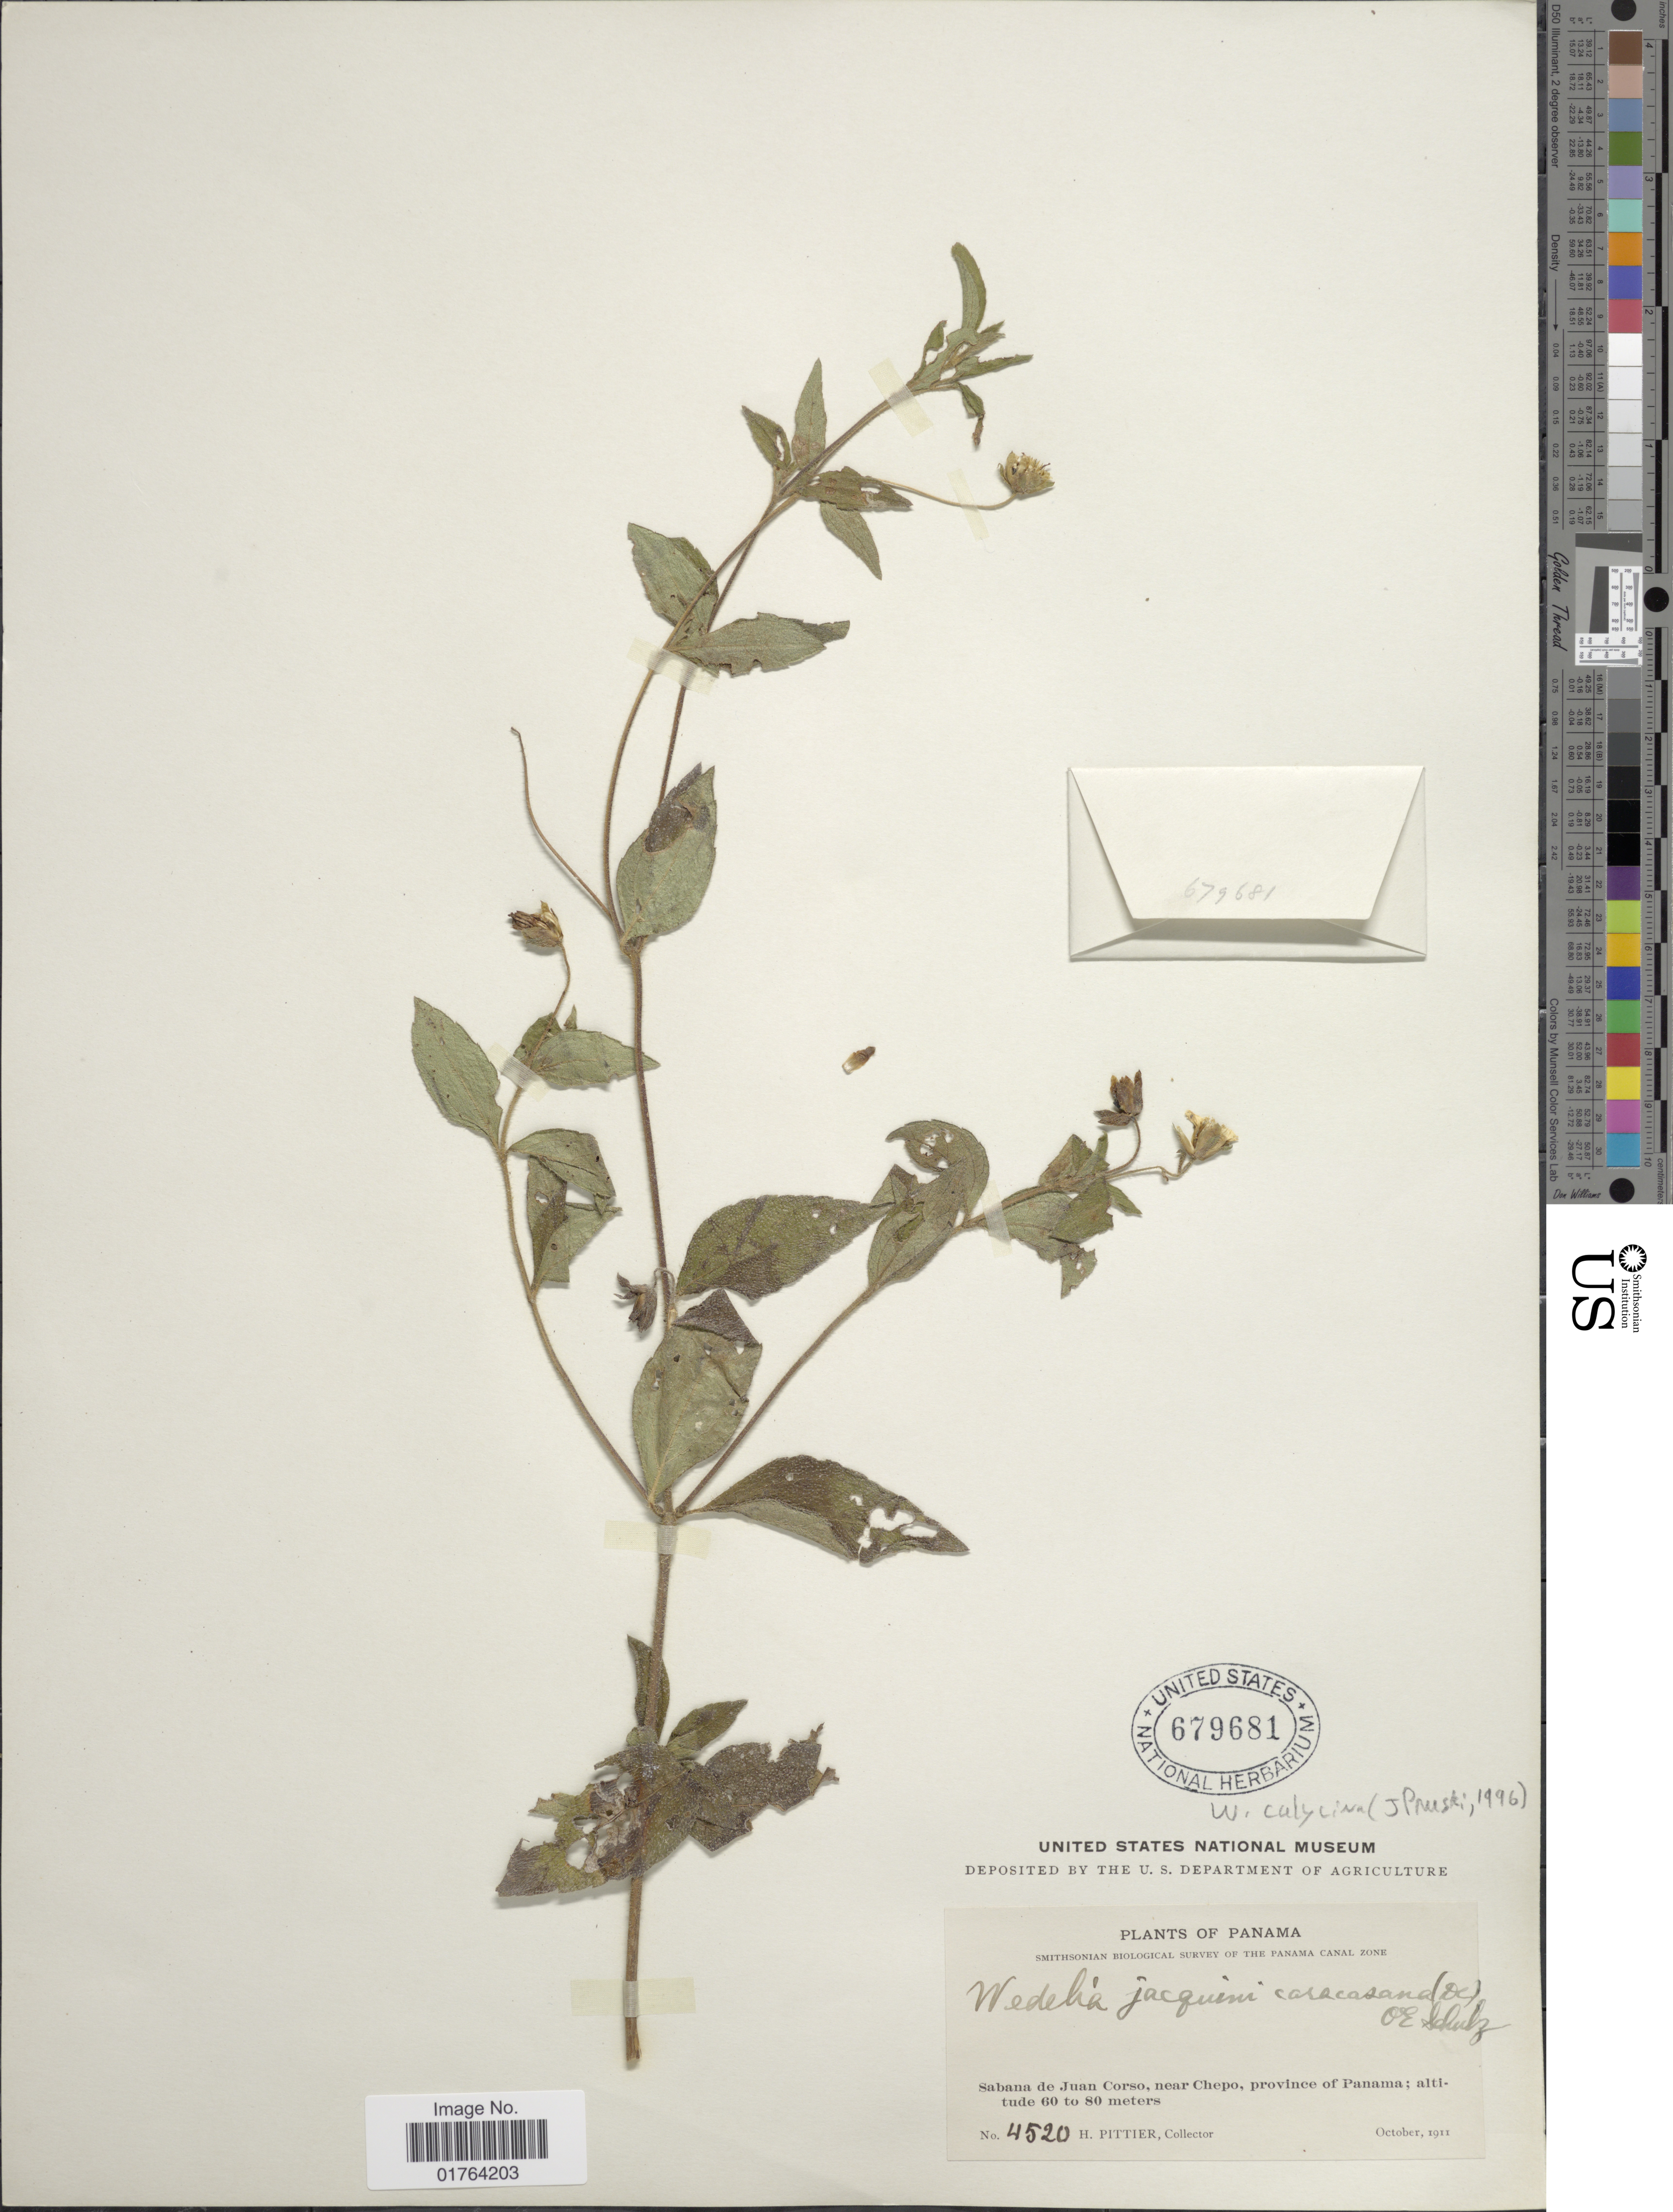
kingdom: Plantae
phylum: Tracheophyta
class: Magnoliopsida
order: Asterales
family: Asteraceae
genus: Wedelia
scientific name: Wedelia calycina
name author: Rich.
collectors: H. F. Pittier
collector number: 4520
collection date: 1911-10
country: Panama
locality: Sabana de Juan Corso, near Chepo, province of Panama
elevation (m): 60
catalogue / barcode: US 679681